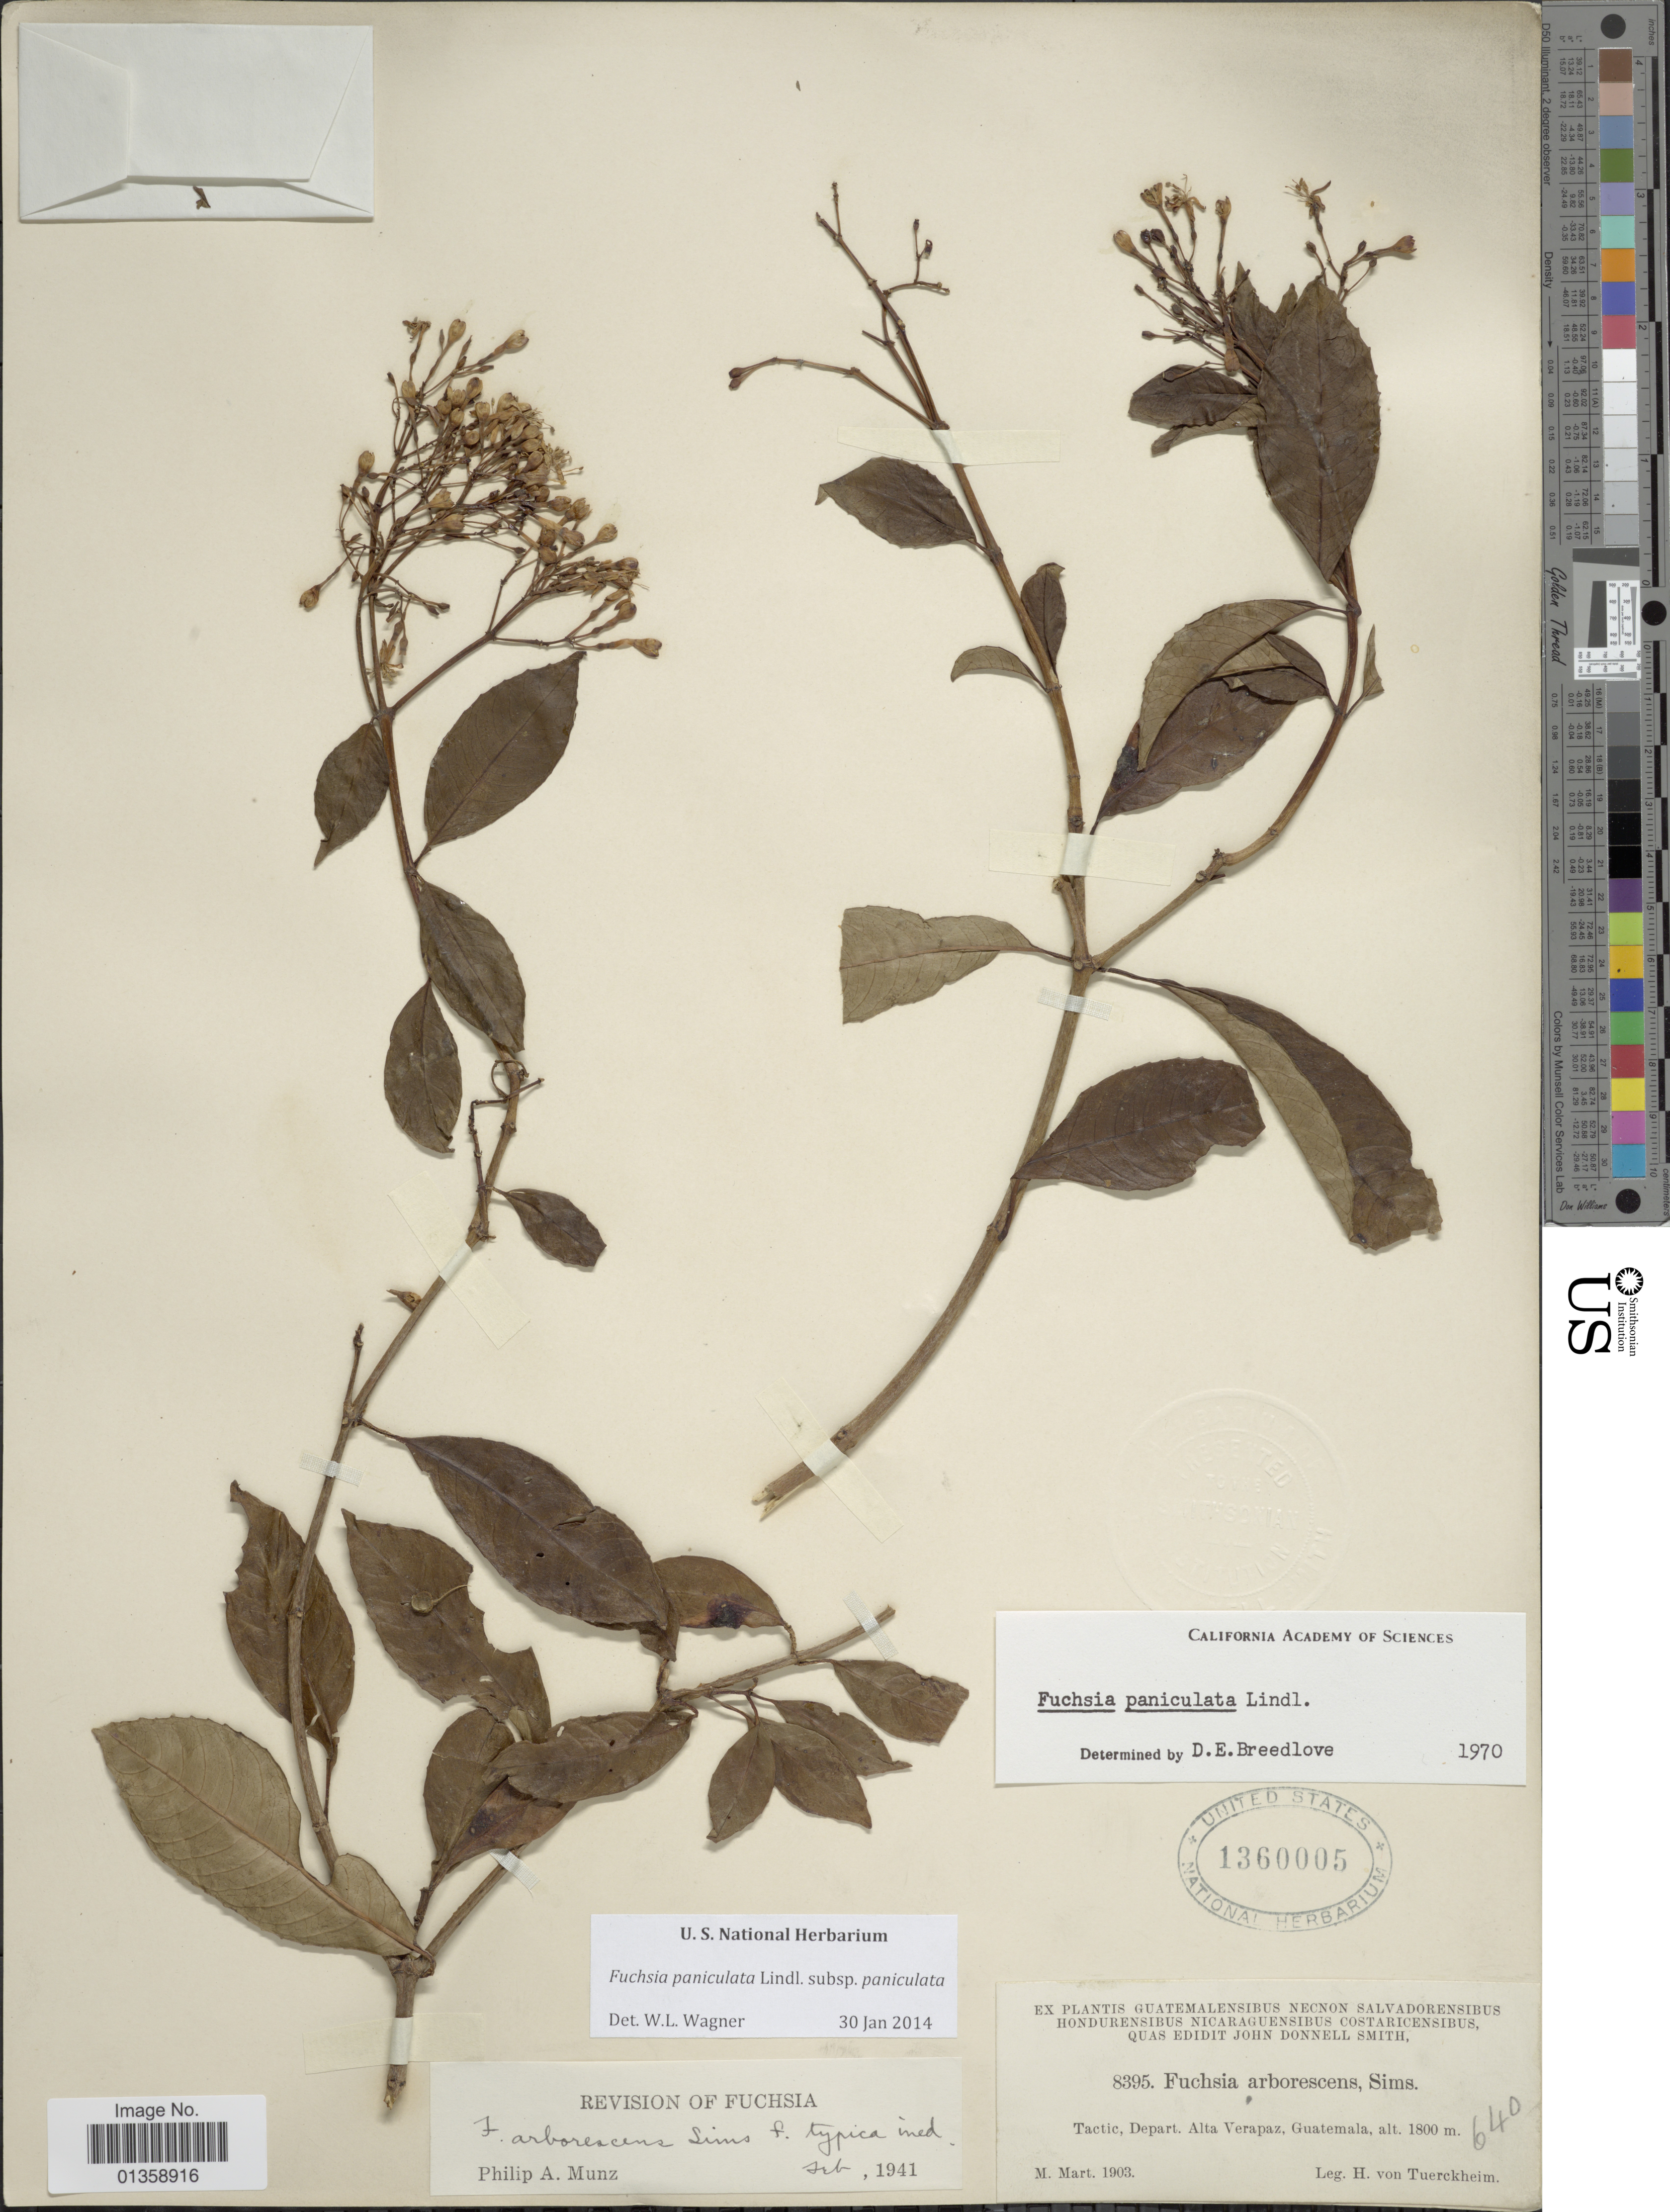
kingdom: Plantae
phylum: Tracheophyta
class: Magnoliopsida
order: Myrtales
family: Onagraceae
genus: Fuchsia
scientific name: Fuchsia paniculata subsp. paniculata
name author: Lindl.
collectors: H. von Türckheim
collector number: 8395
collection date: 1903-03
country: Guatemala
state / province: Alta Verapaz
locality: Tactic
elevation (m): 1800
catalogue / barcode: US 1360005